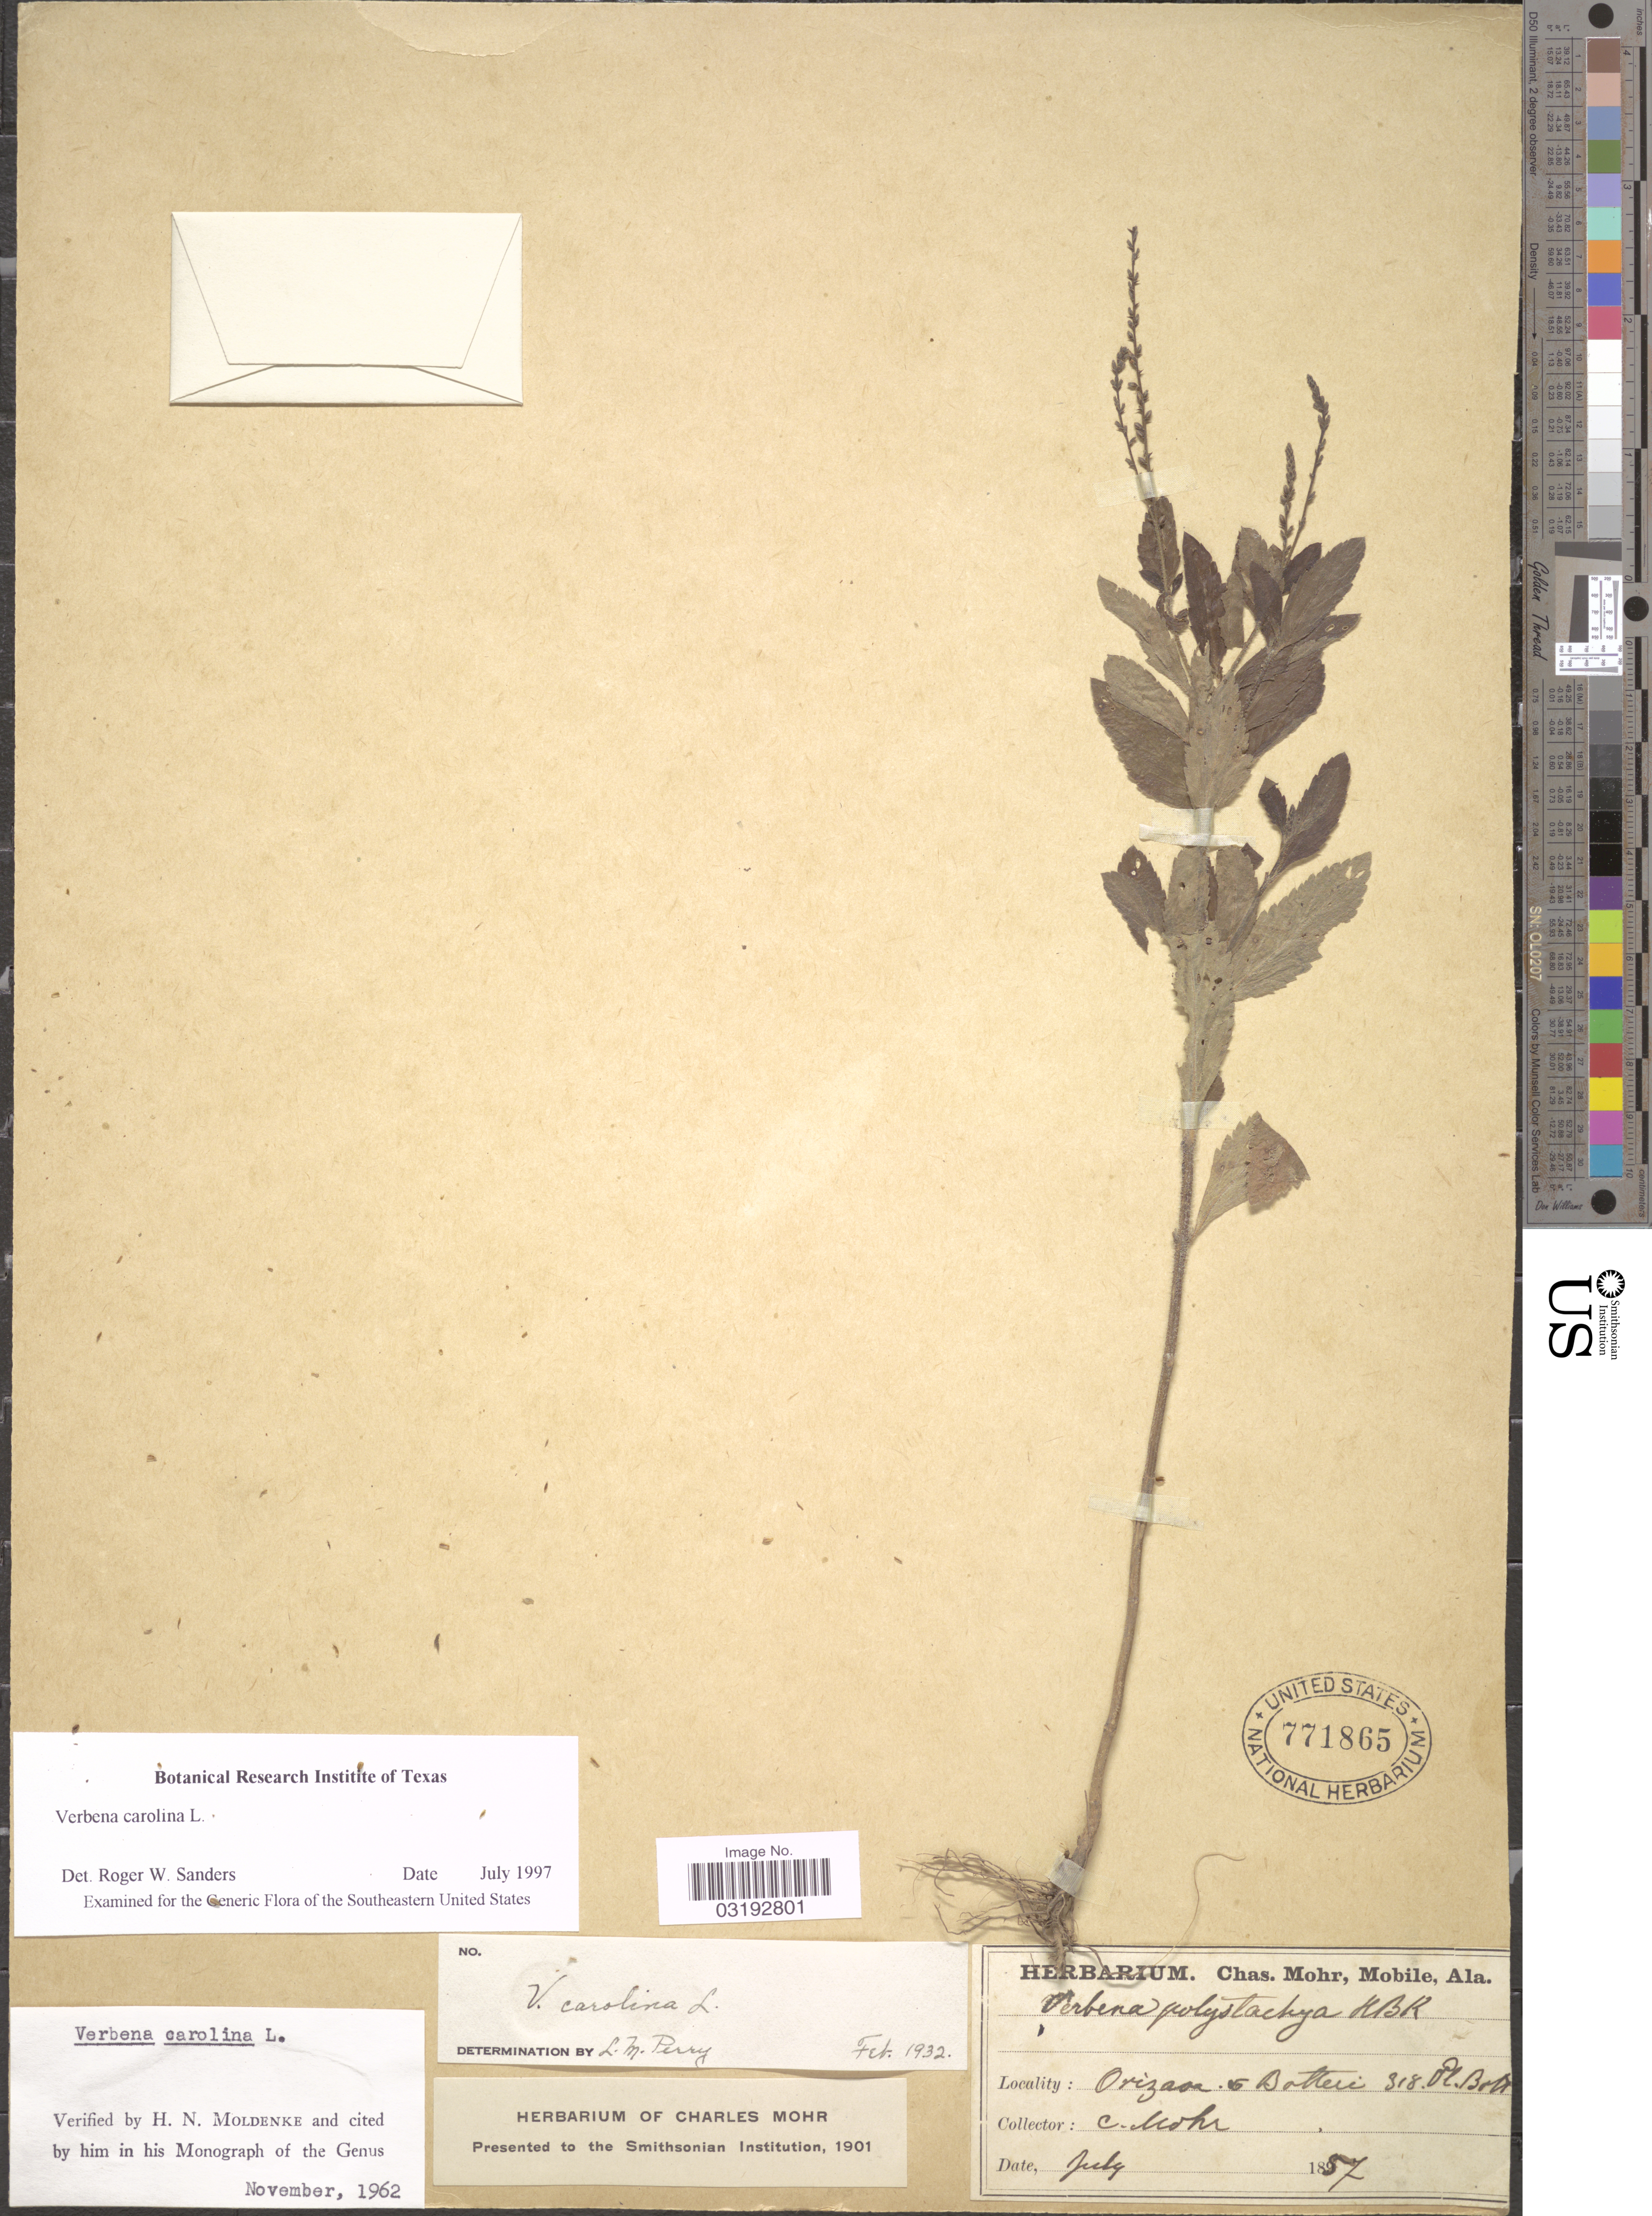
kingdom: Plantae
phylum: Tracheophyta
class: Magnoliopsida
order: Lamiales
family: Verbenaceae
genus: Verbena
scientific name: Verbena carolina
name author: L.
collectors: -. Botteri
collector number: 318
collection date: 1857-07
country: Mexico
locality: Orizava.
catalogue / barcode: US 771865